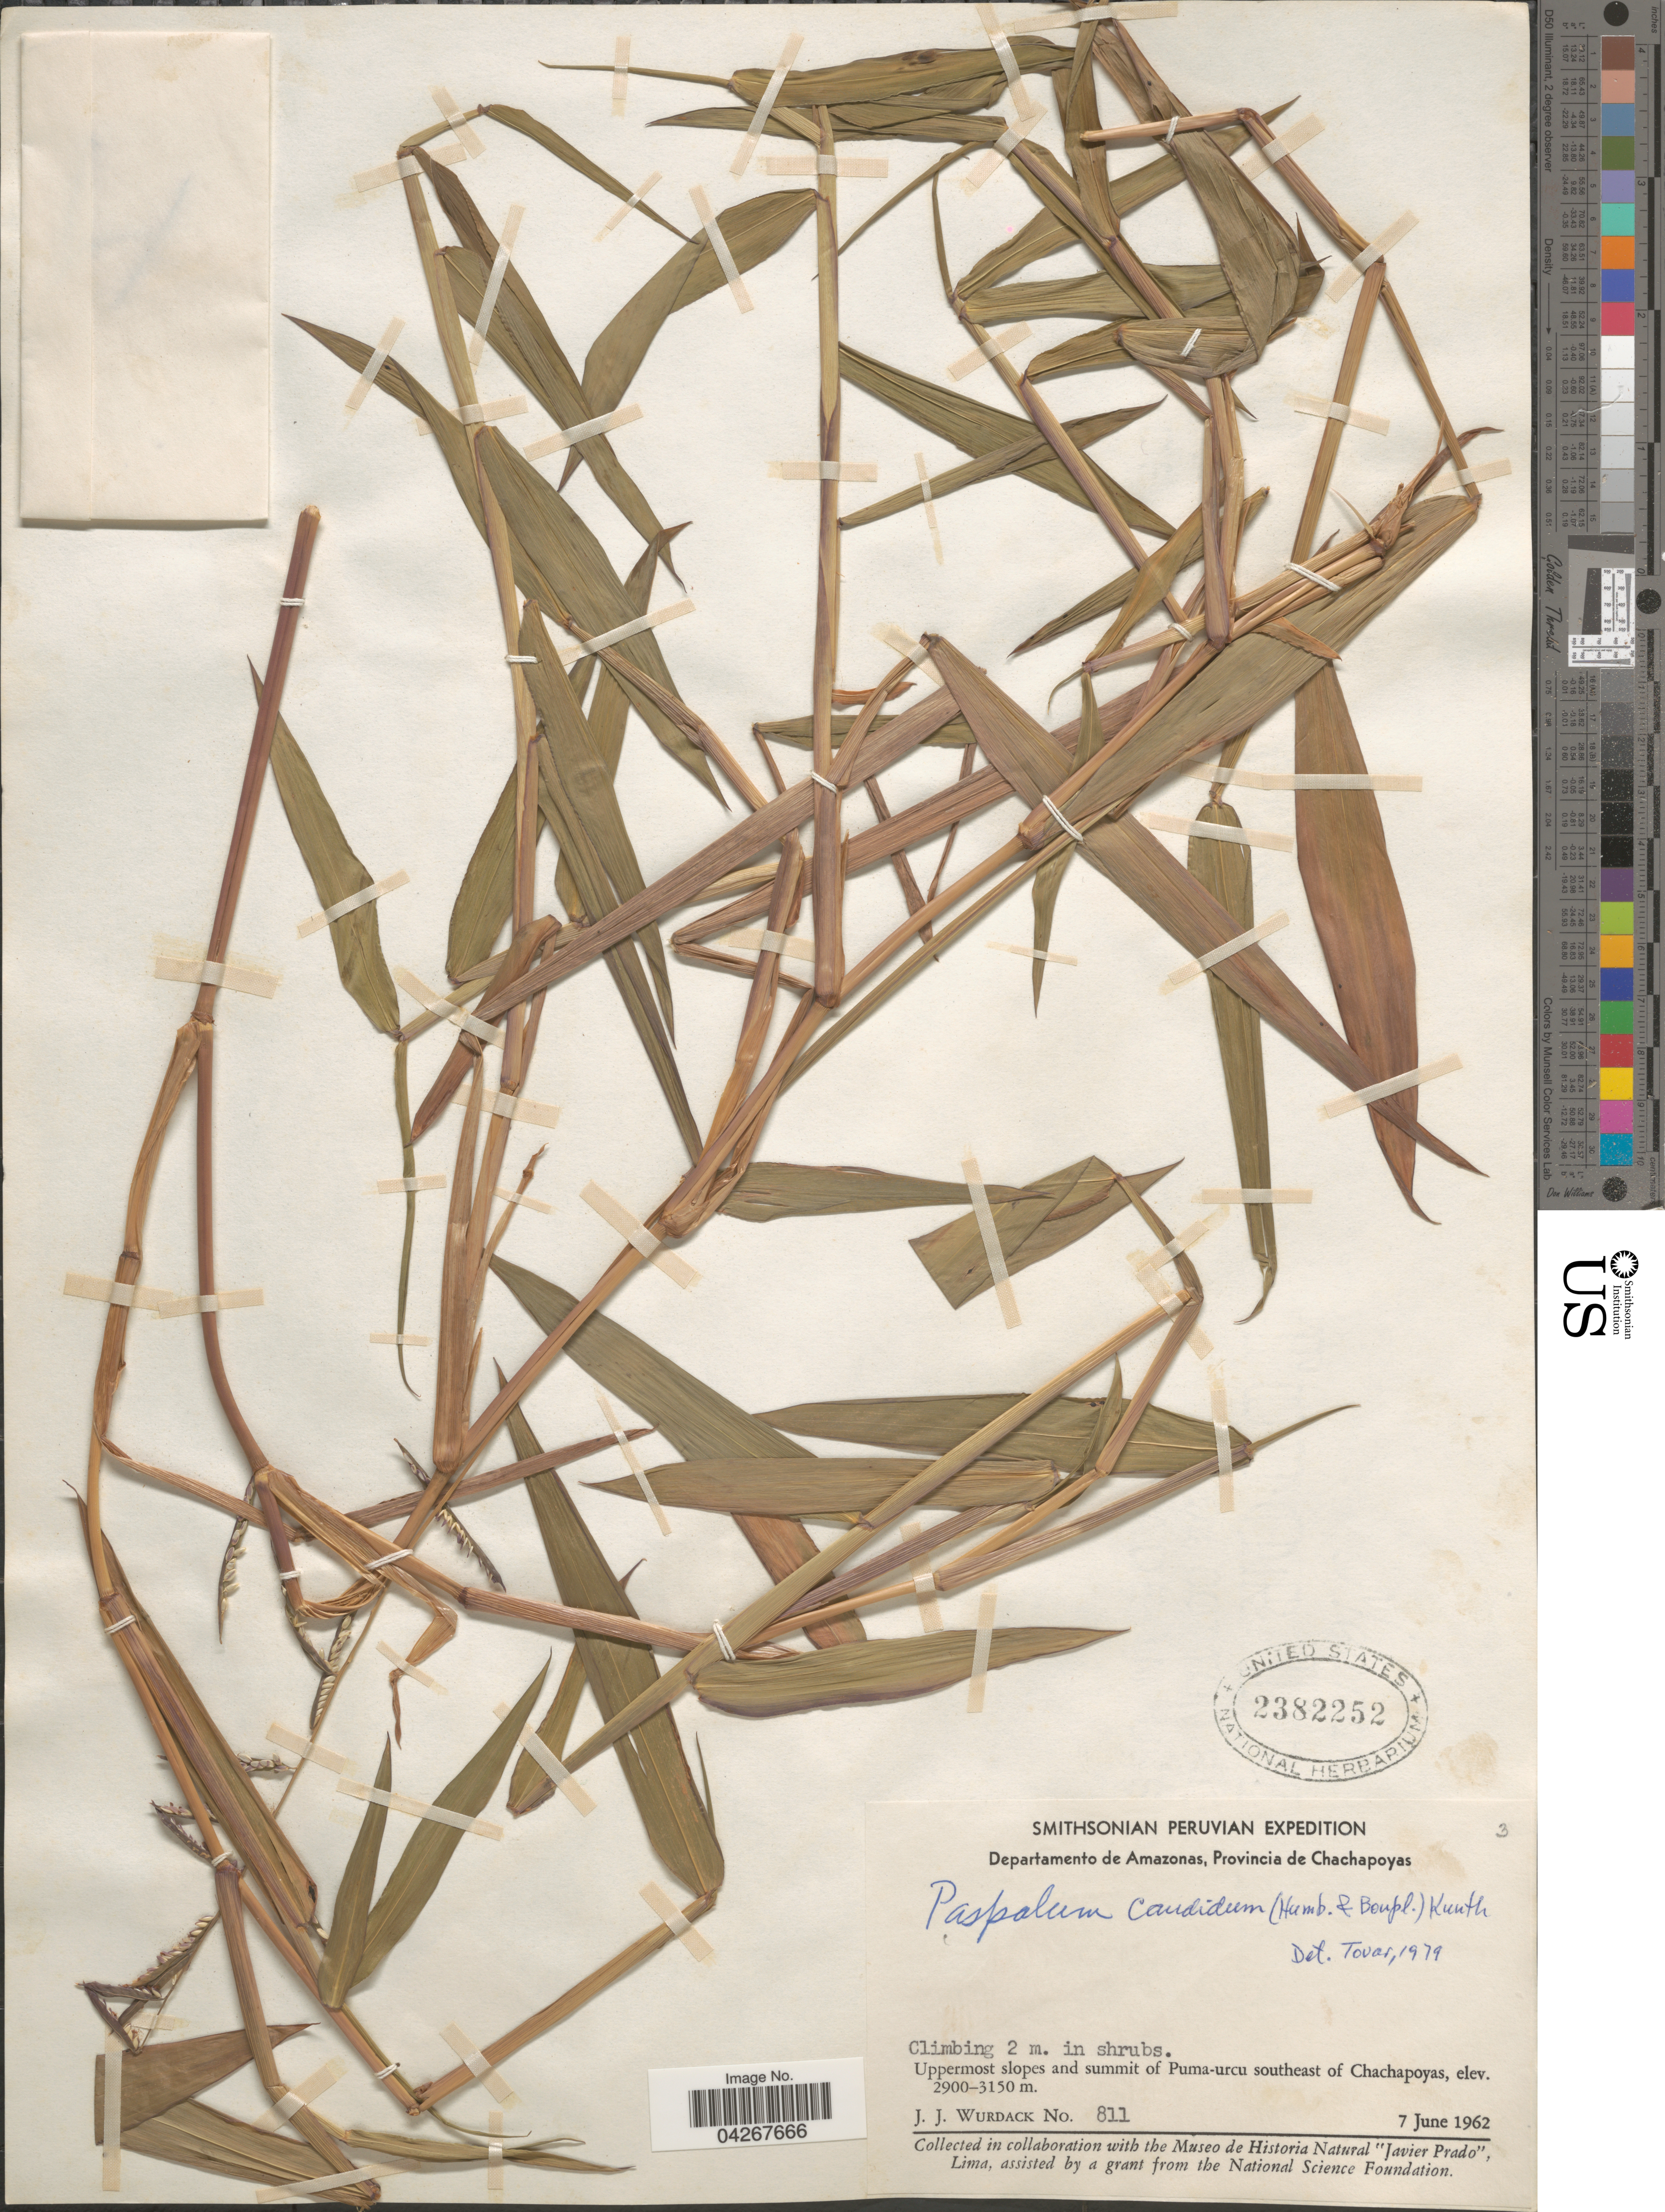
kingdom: Plantae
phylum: Tracheophyta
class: Liliopsida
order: Poales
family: Poaceae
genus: Paspalum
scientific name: Paspalum candidum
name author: (Humb. & Bonpl. ex Fleugge) Kunth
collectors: J. J. Wurdack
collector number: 811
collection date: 1962-06-07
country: Peru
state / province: Amazonas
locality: Smithsonian Peruvian Expedition. Departamento de Amazonas, Provincia de Chachapoyas. Uppermost slopes and summit of Puma-urcu southeast of Chachapoyas.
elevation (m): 2900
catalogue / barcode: US 2382252